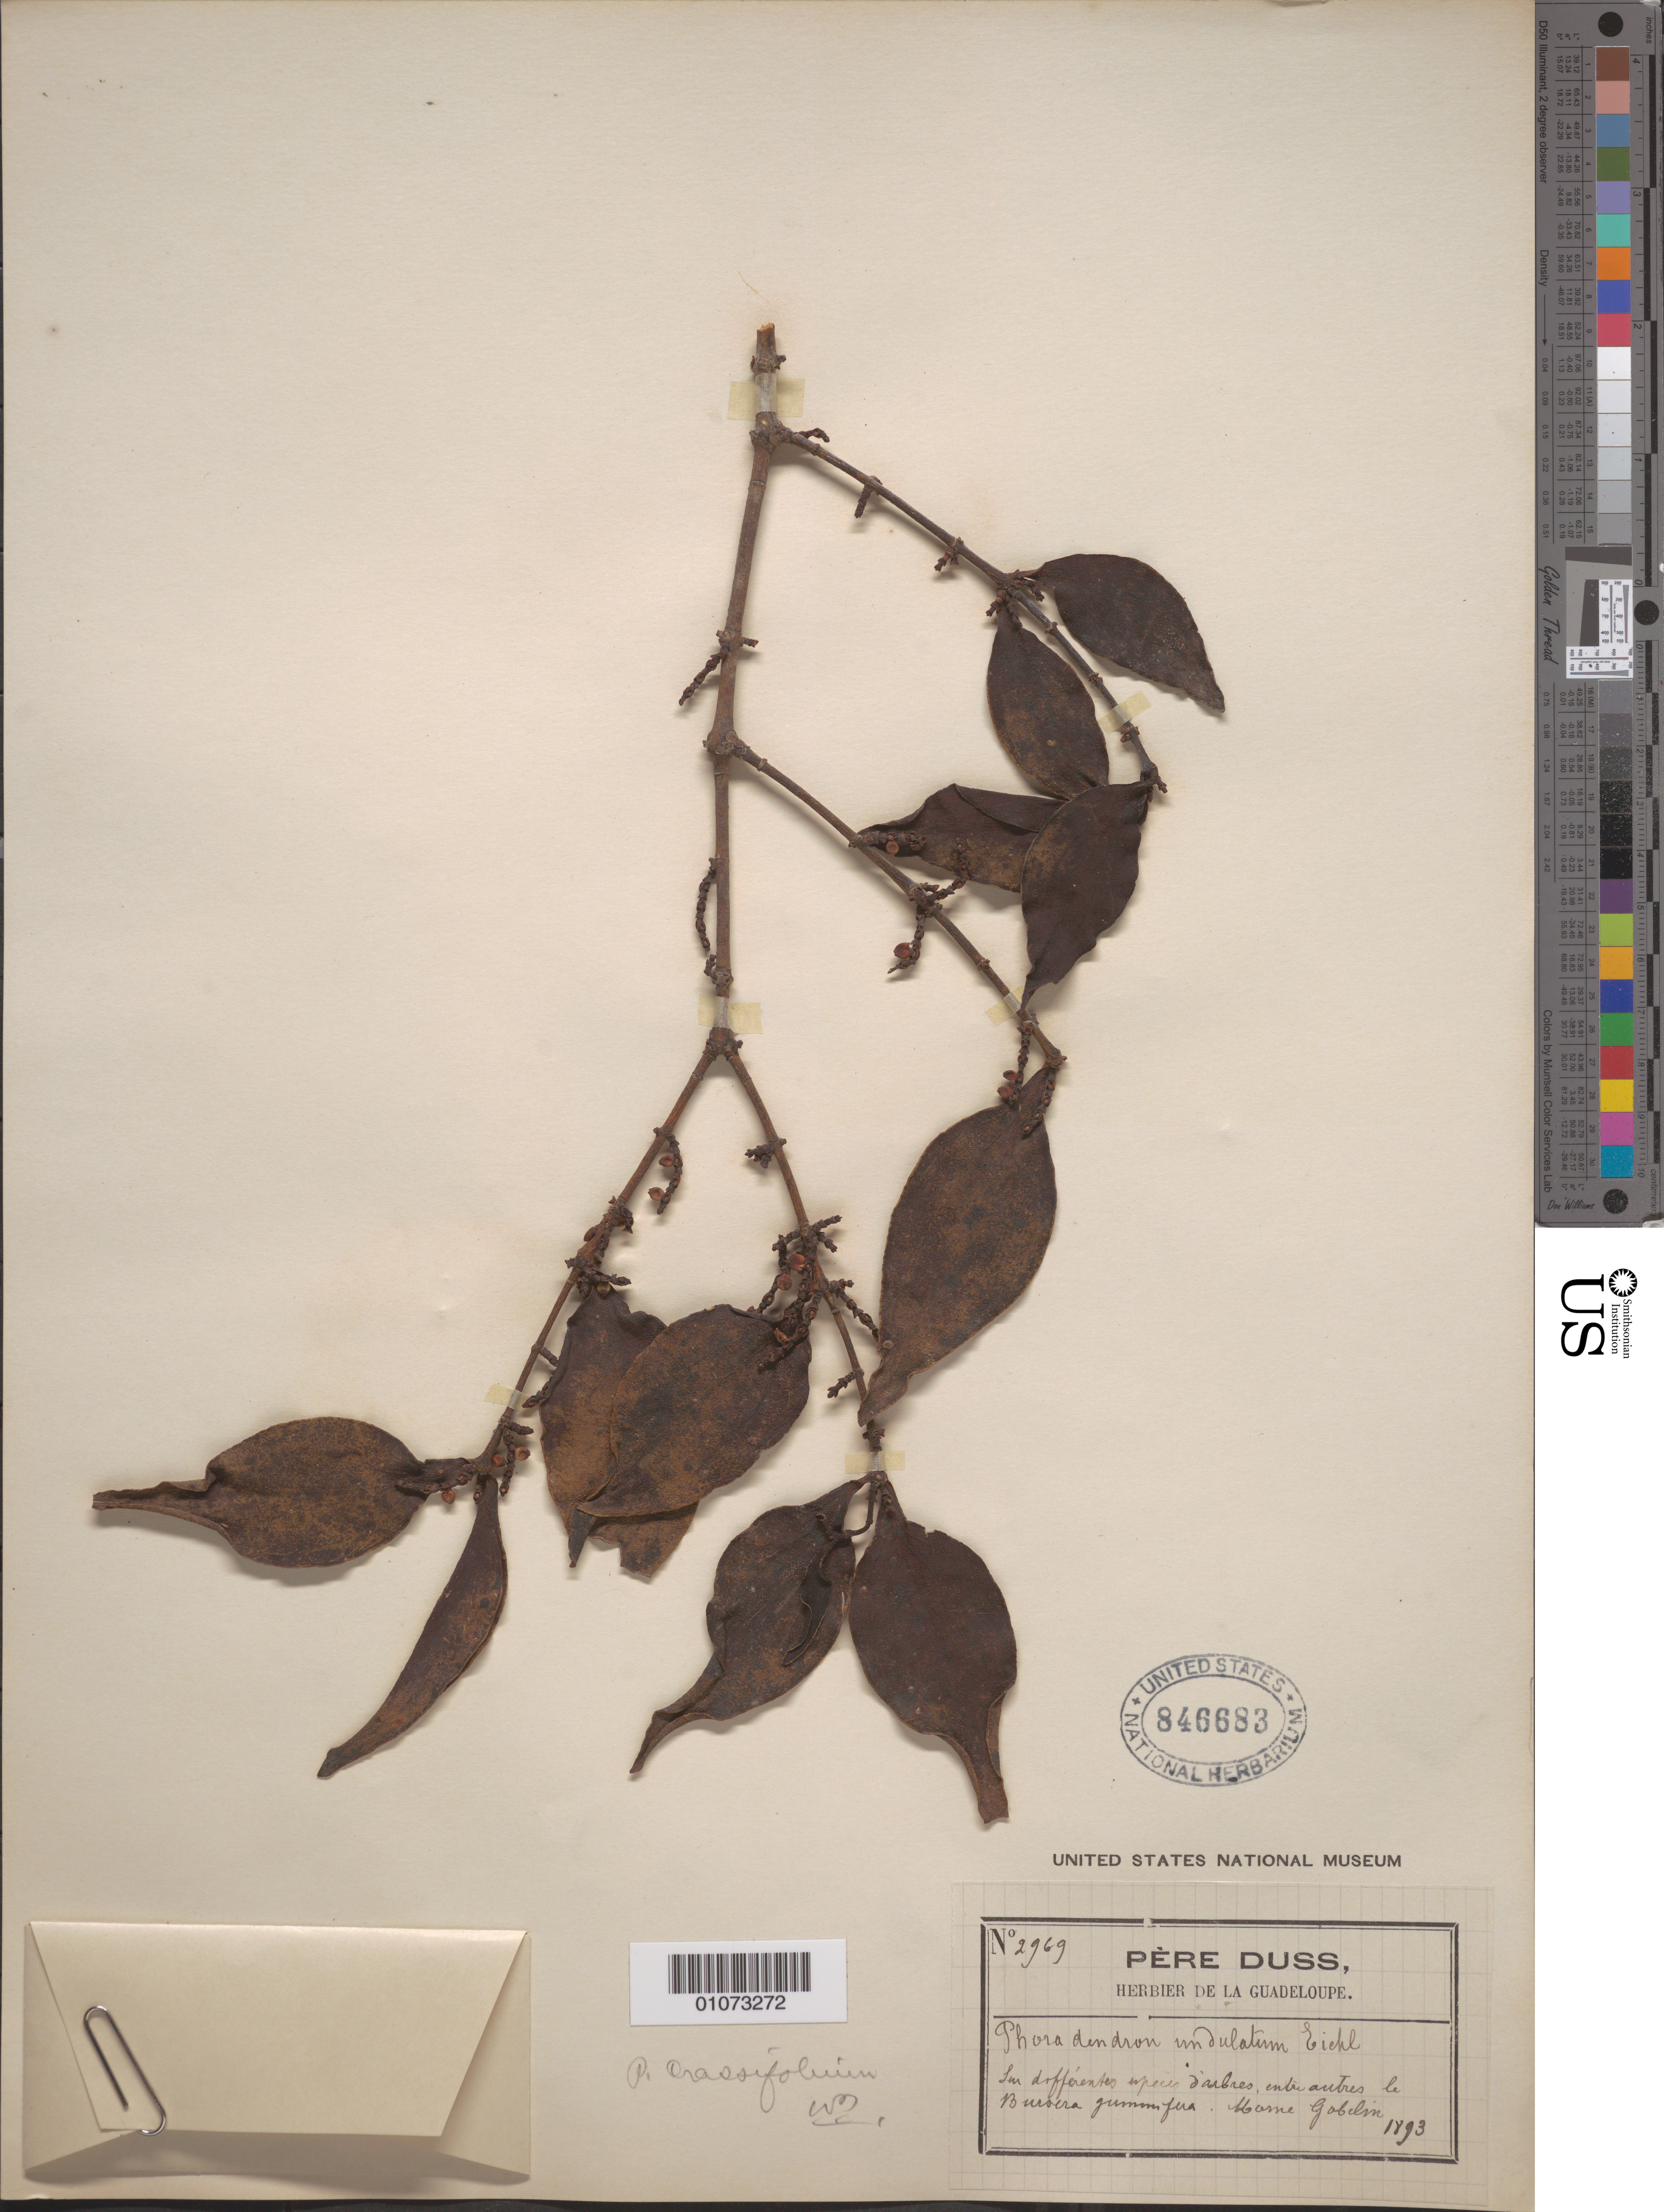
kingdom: Plantae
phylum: Tracheophyta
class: Magnoliopsida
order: Santalales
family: Viscaceae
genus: Phoradendron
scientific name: Phoradendron crassifolium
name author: (Pohl ex DC.) Eichler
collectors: Père Duss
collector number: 2969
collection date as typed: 1893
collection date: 1893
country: Guadeloupe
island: Basse Terre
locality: Morne Gobelin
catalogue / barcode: US 846683